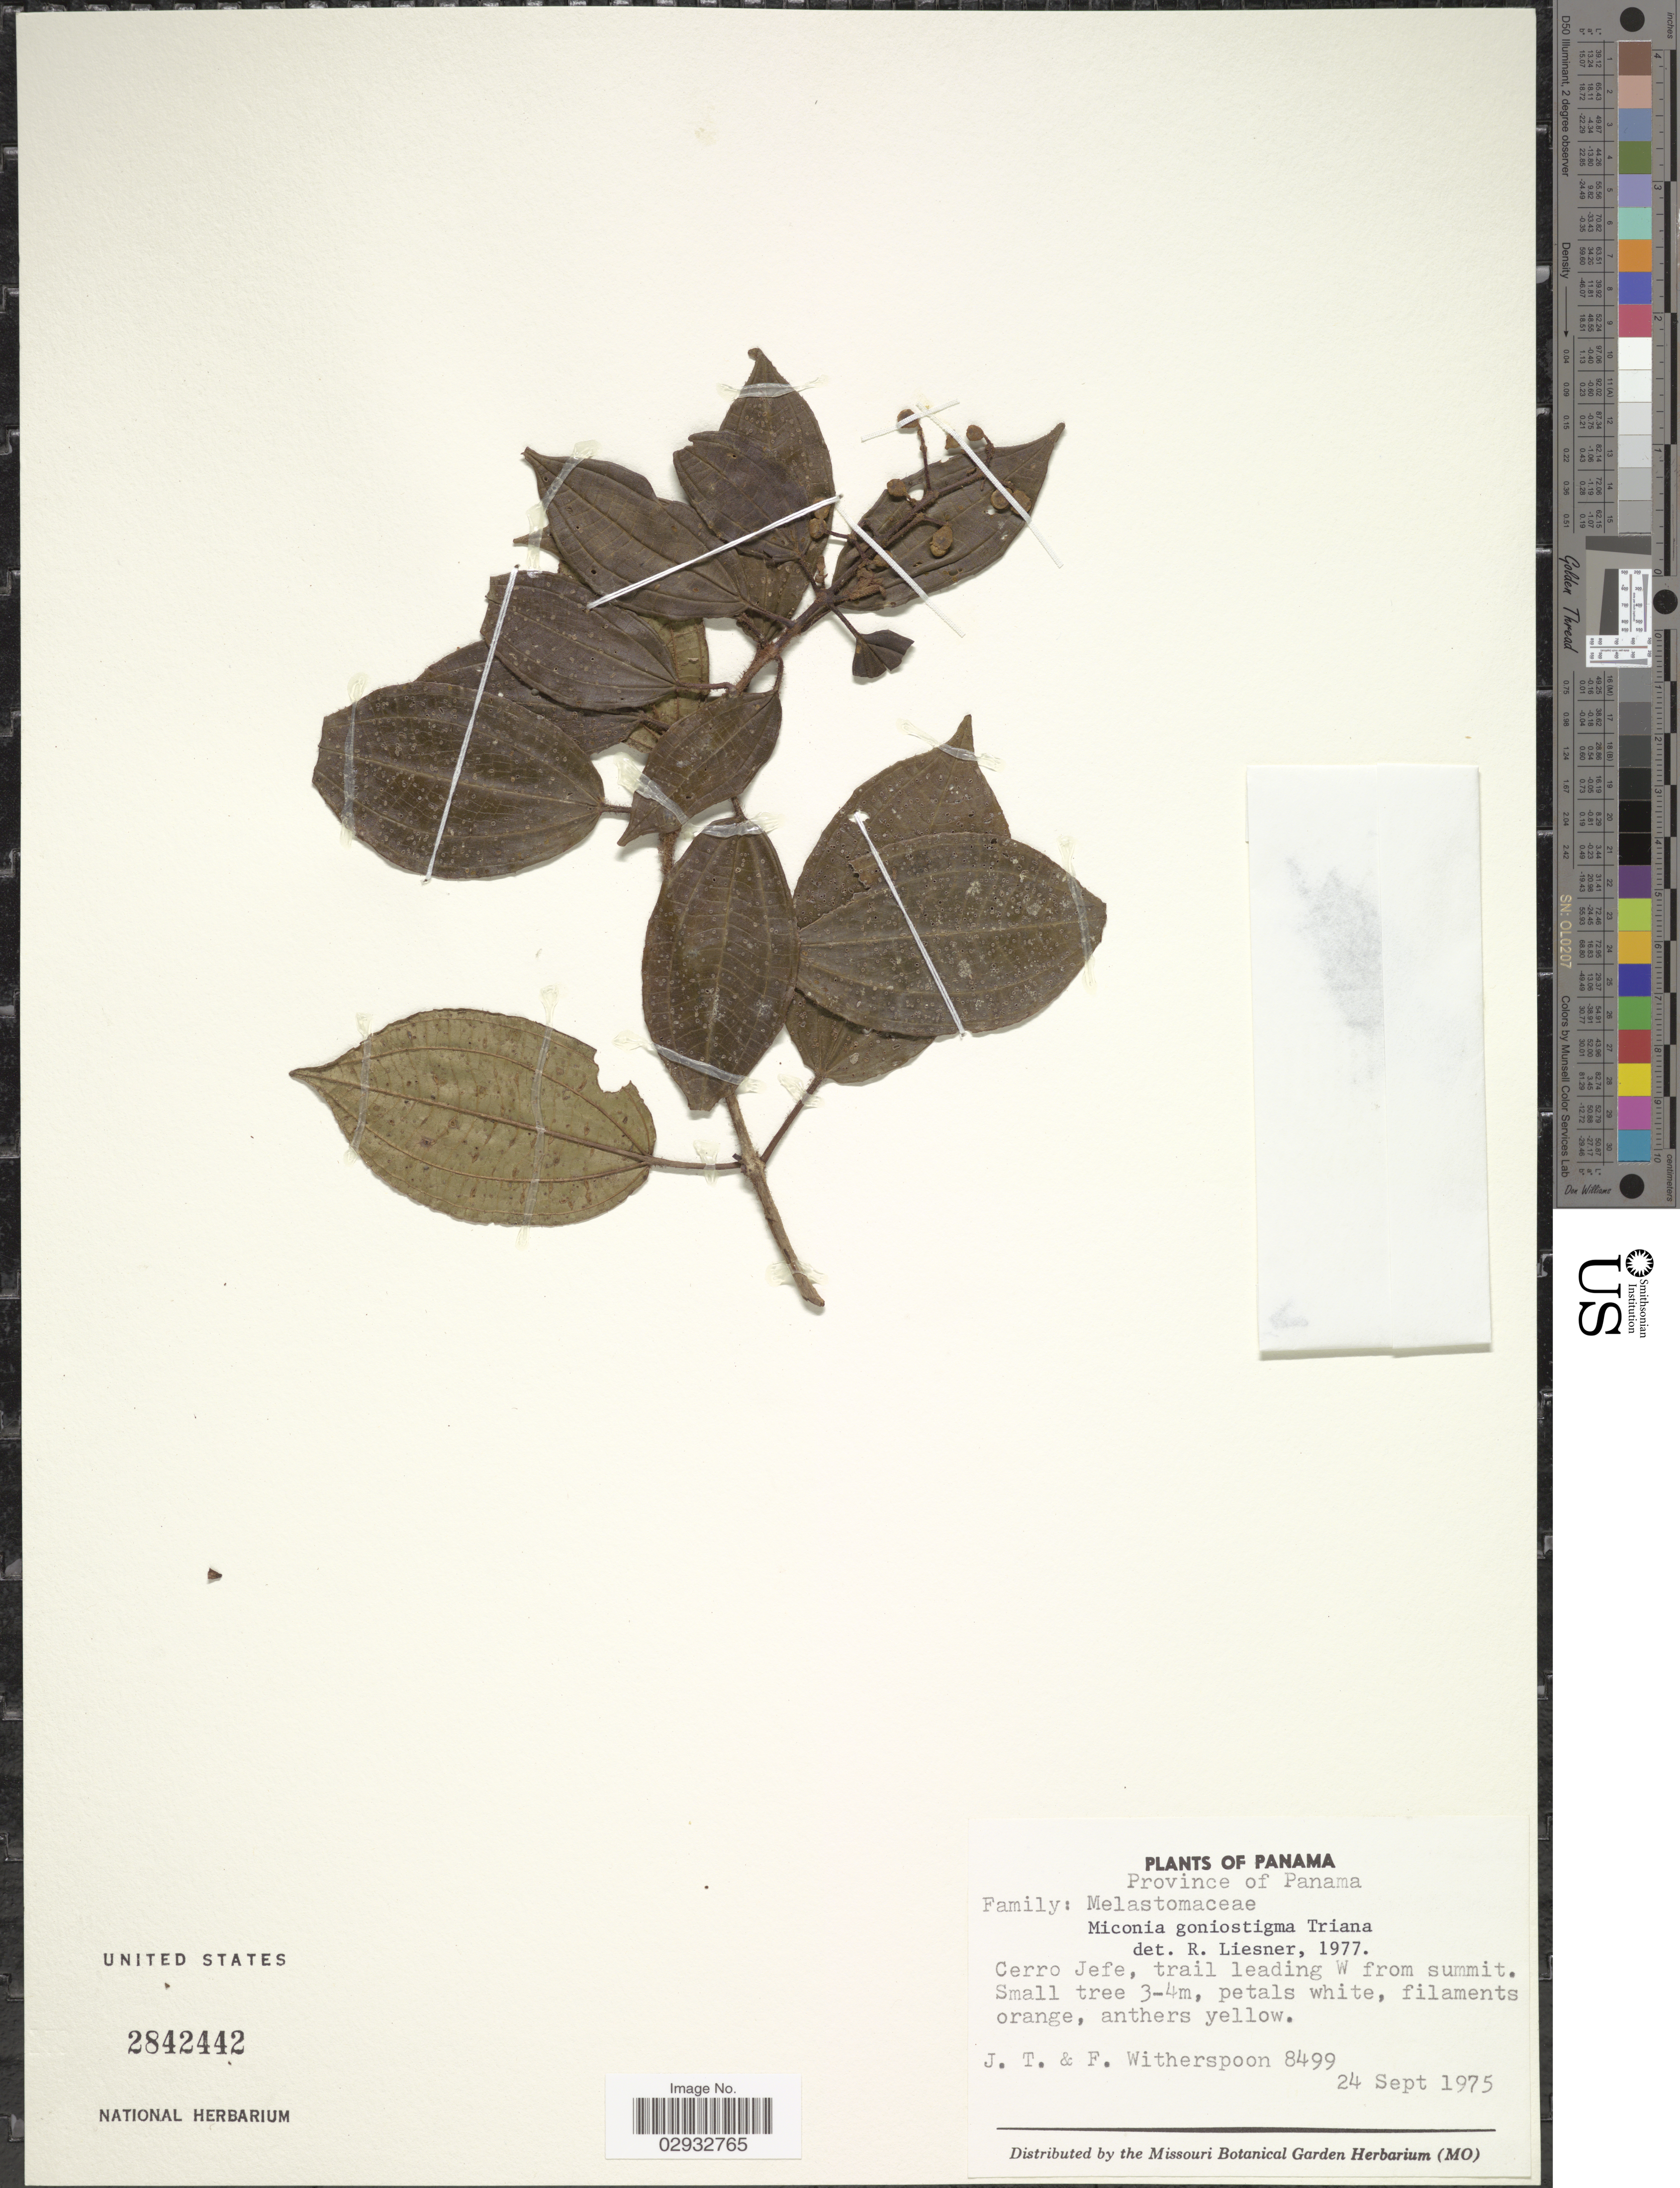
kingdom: Plantae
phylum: Tracheophyta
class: Magnoliopsida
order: Myrtales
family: Melastomataceae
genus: Miconia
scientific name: Miconia goniostigma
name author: Triana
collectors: J. Witherspoon & F. Witherspoon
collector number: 8499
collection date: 1975-09-24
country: Panama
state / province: Panamá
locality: Cerro Jefe, trail leading W from summit.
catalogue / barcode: US 2842442